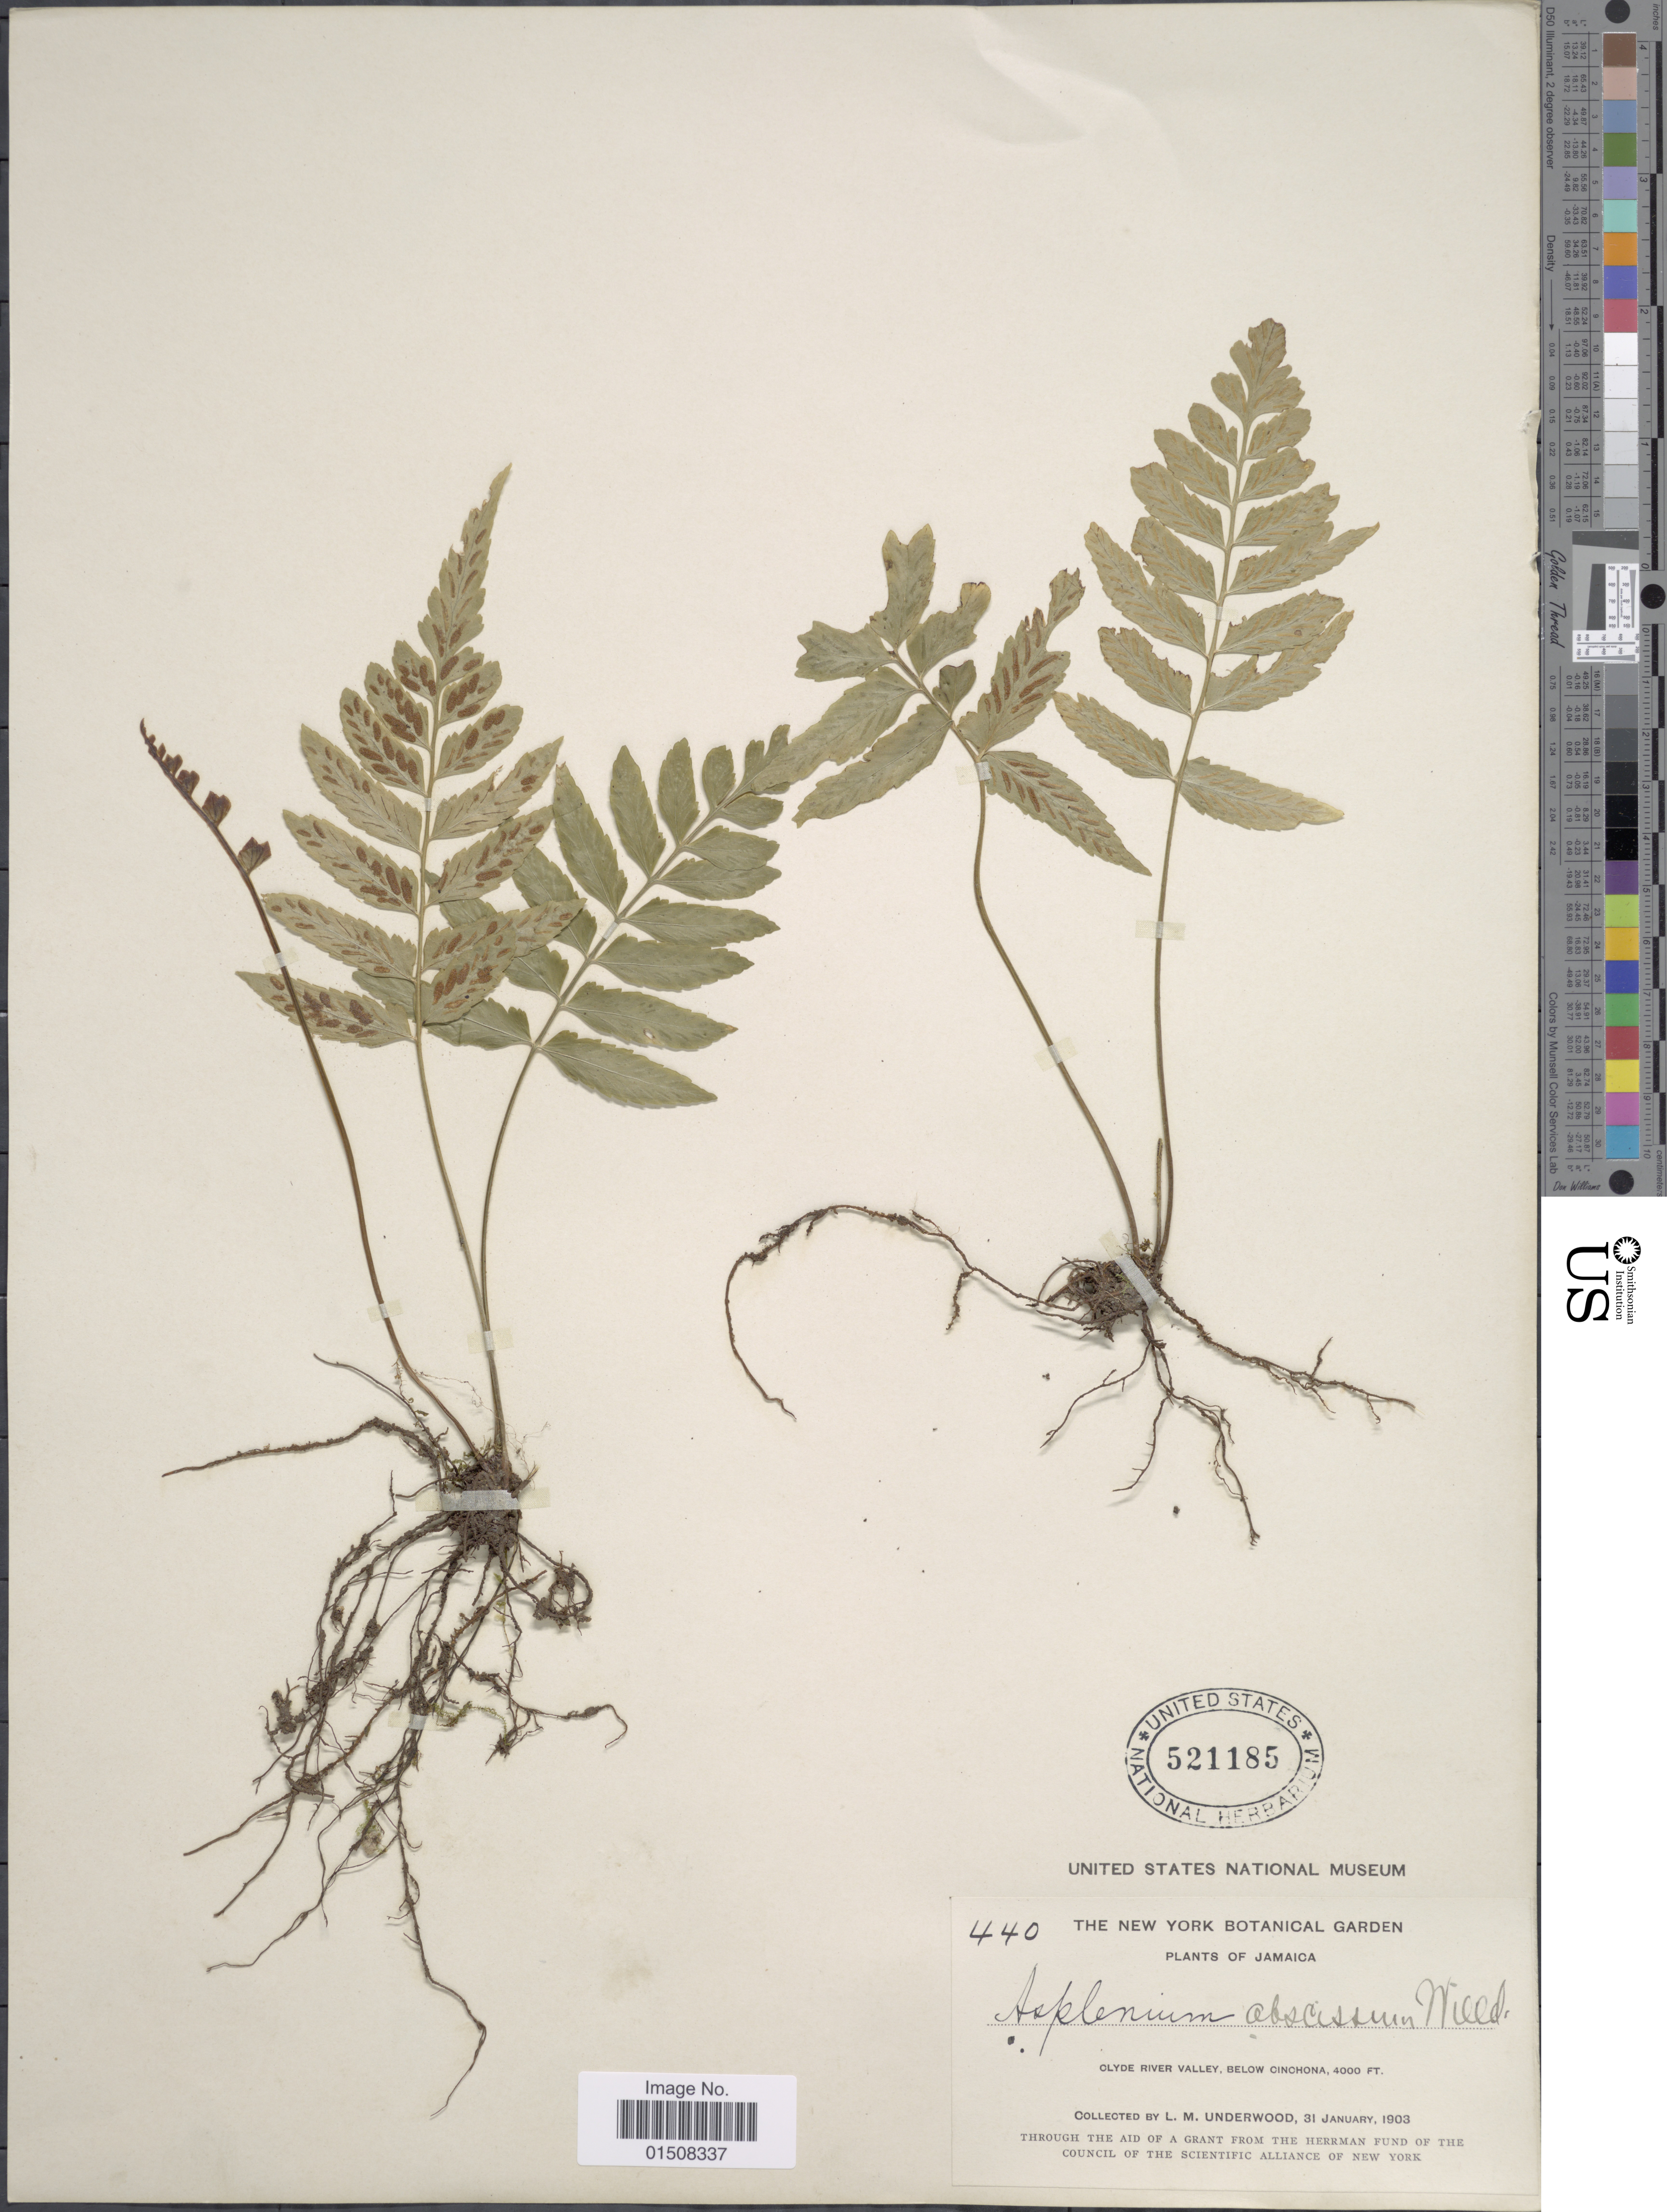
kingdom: Plantae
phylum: Tracheophyta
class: Polypodiopsida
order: Polypodiales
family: Aspleniaceae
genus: Asplenium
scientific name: Asplenium abscissum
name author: Willd.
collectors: L. M. Underwood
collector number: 440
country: Jamaica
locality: Clyde River Valley, Below Cinchona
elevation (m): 1219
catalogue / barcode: US 521185